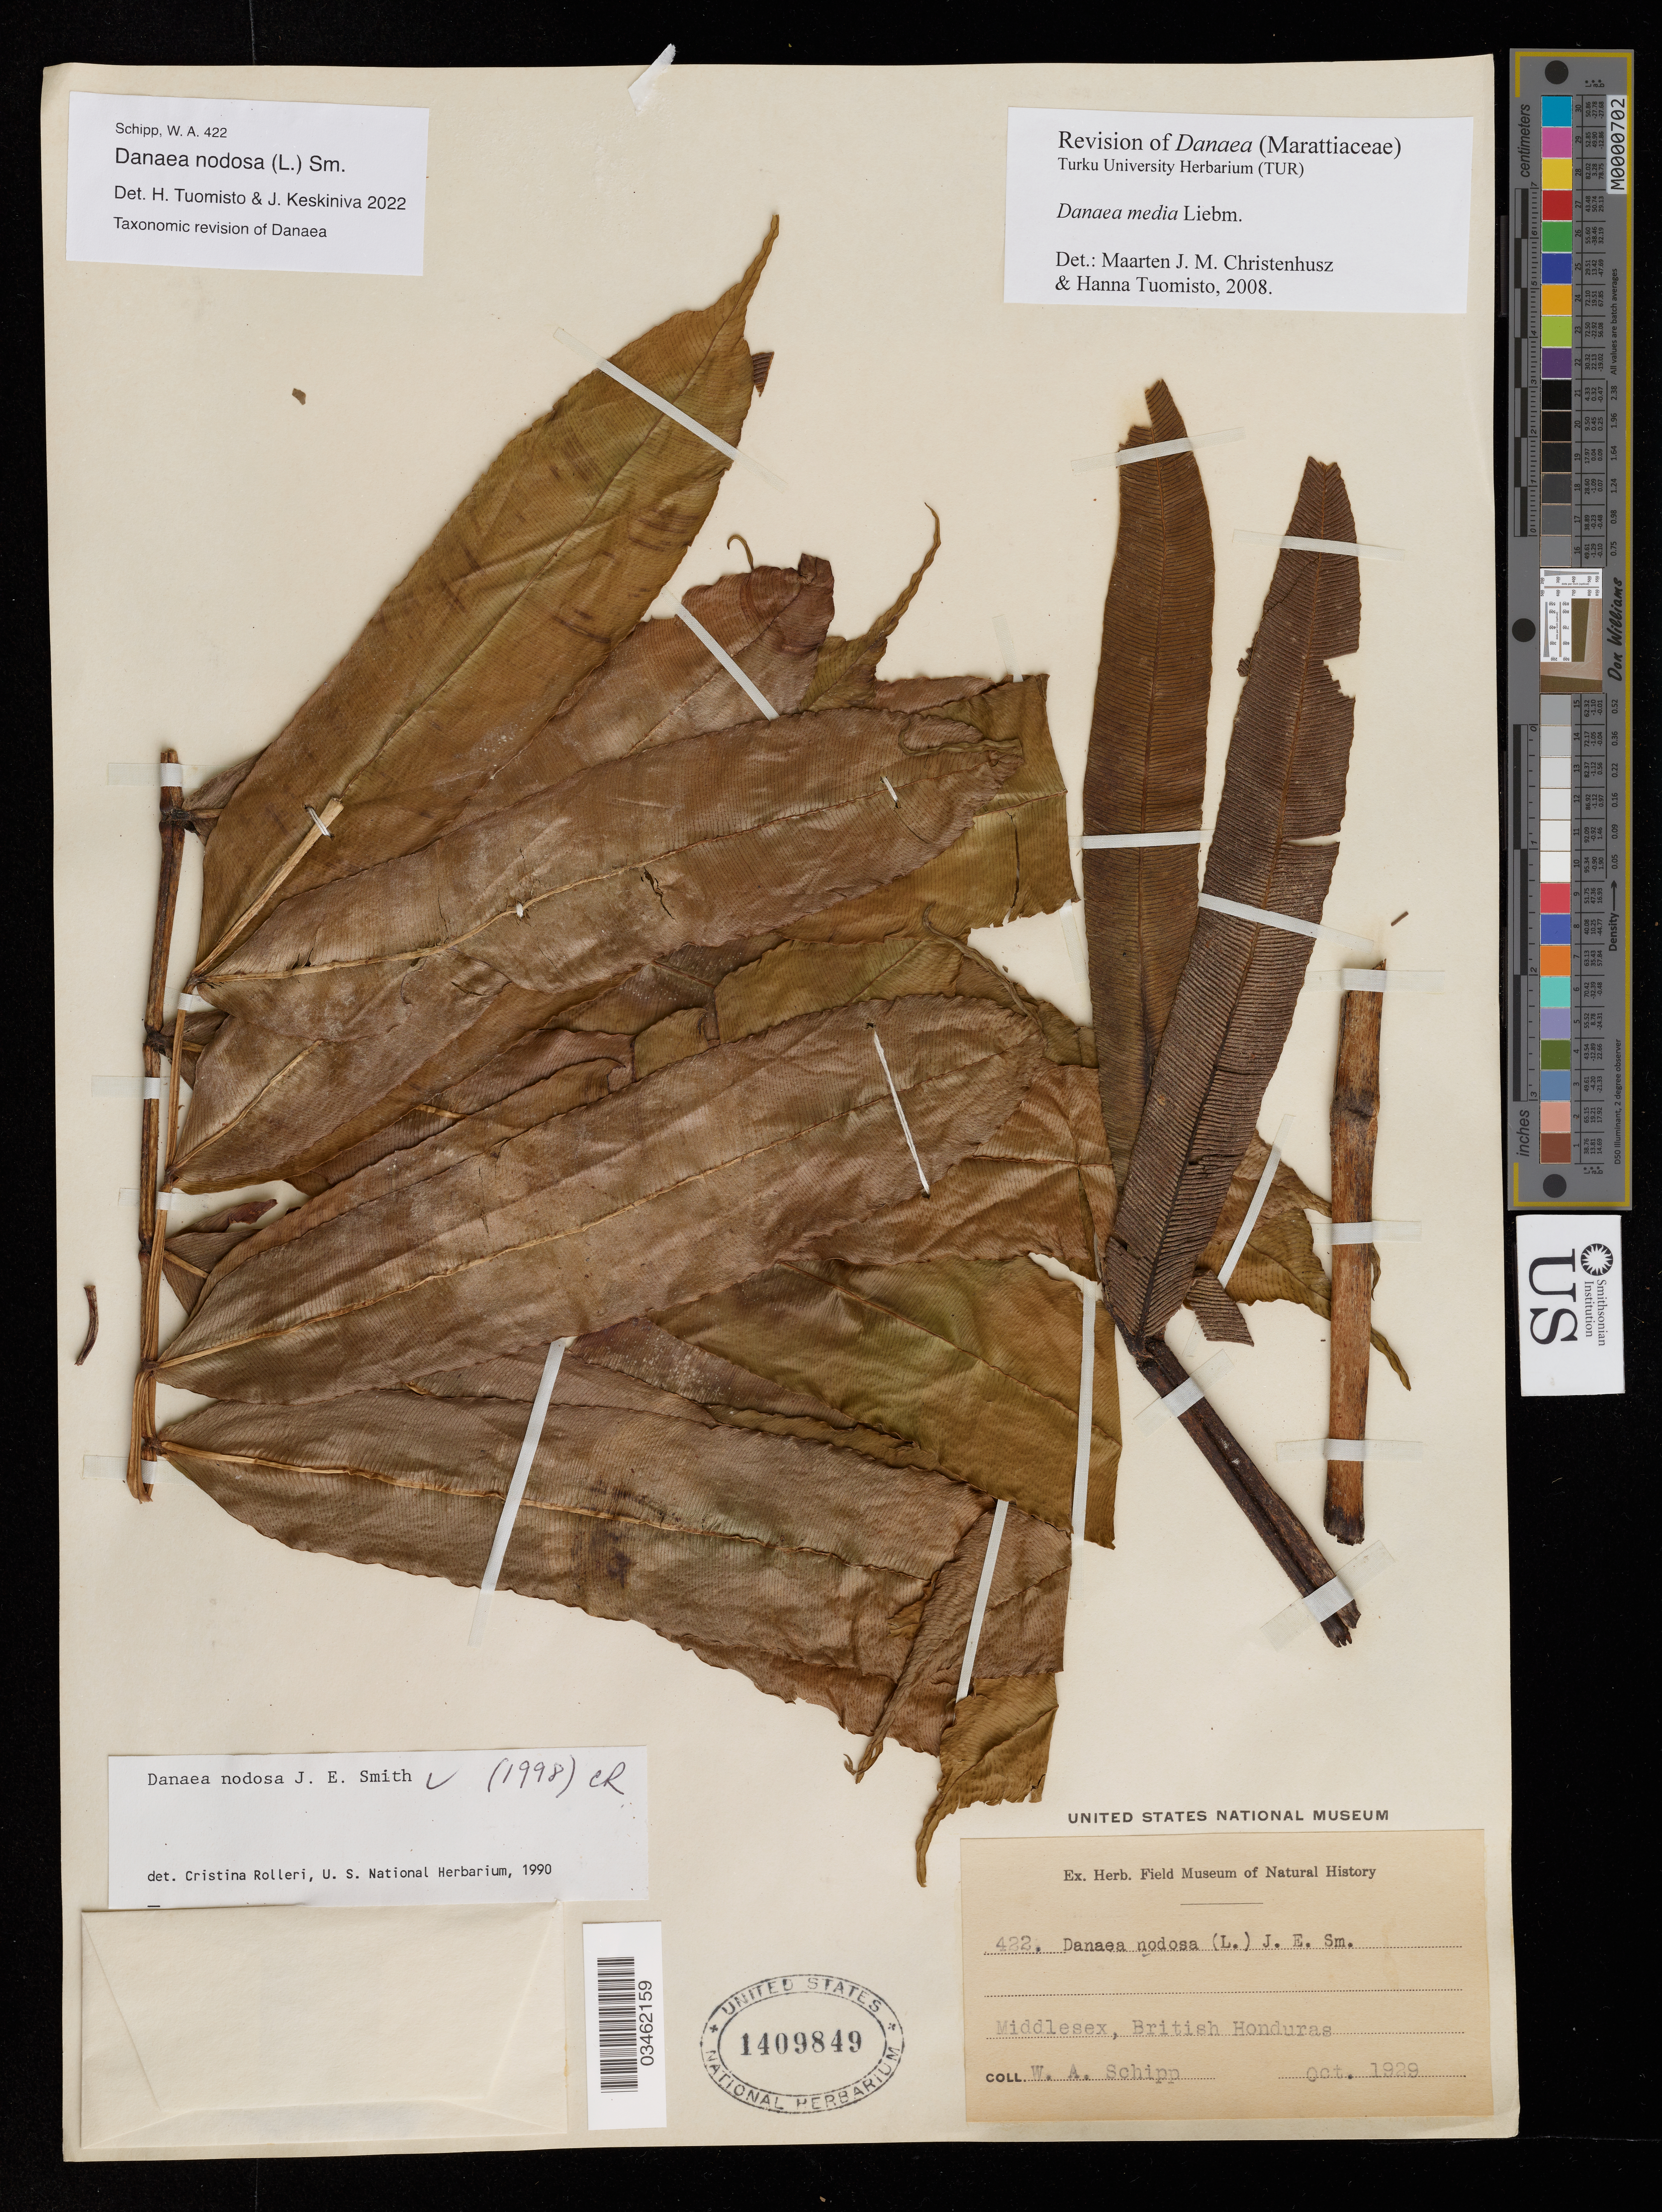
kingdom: Plantae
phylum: Tracheophyta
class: Polypodiopsida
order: Marattiales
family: Marattiaceae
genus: Danaea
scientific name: Danaea nodosa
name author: (L.) Sm.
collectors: W. Schipp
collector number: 422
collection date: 1929-10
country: Belize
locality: Middlesex, British Honduras.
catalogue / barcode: US 1409849